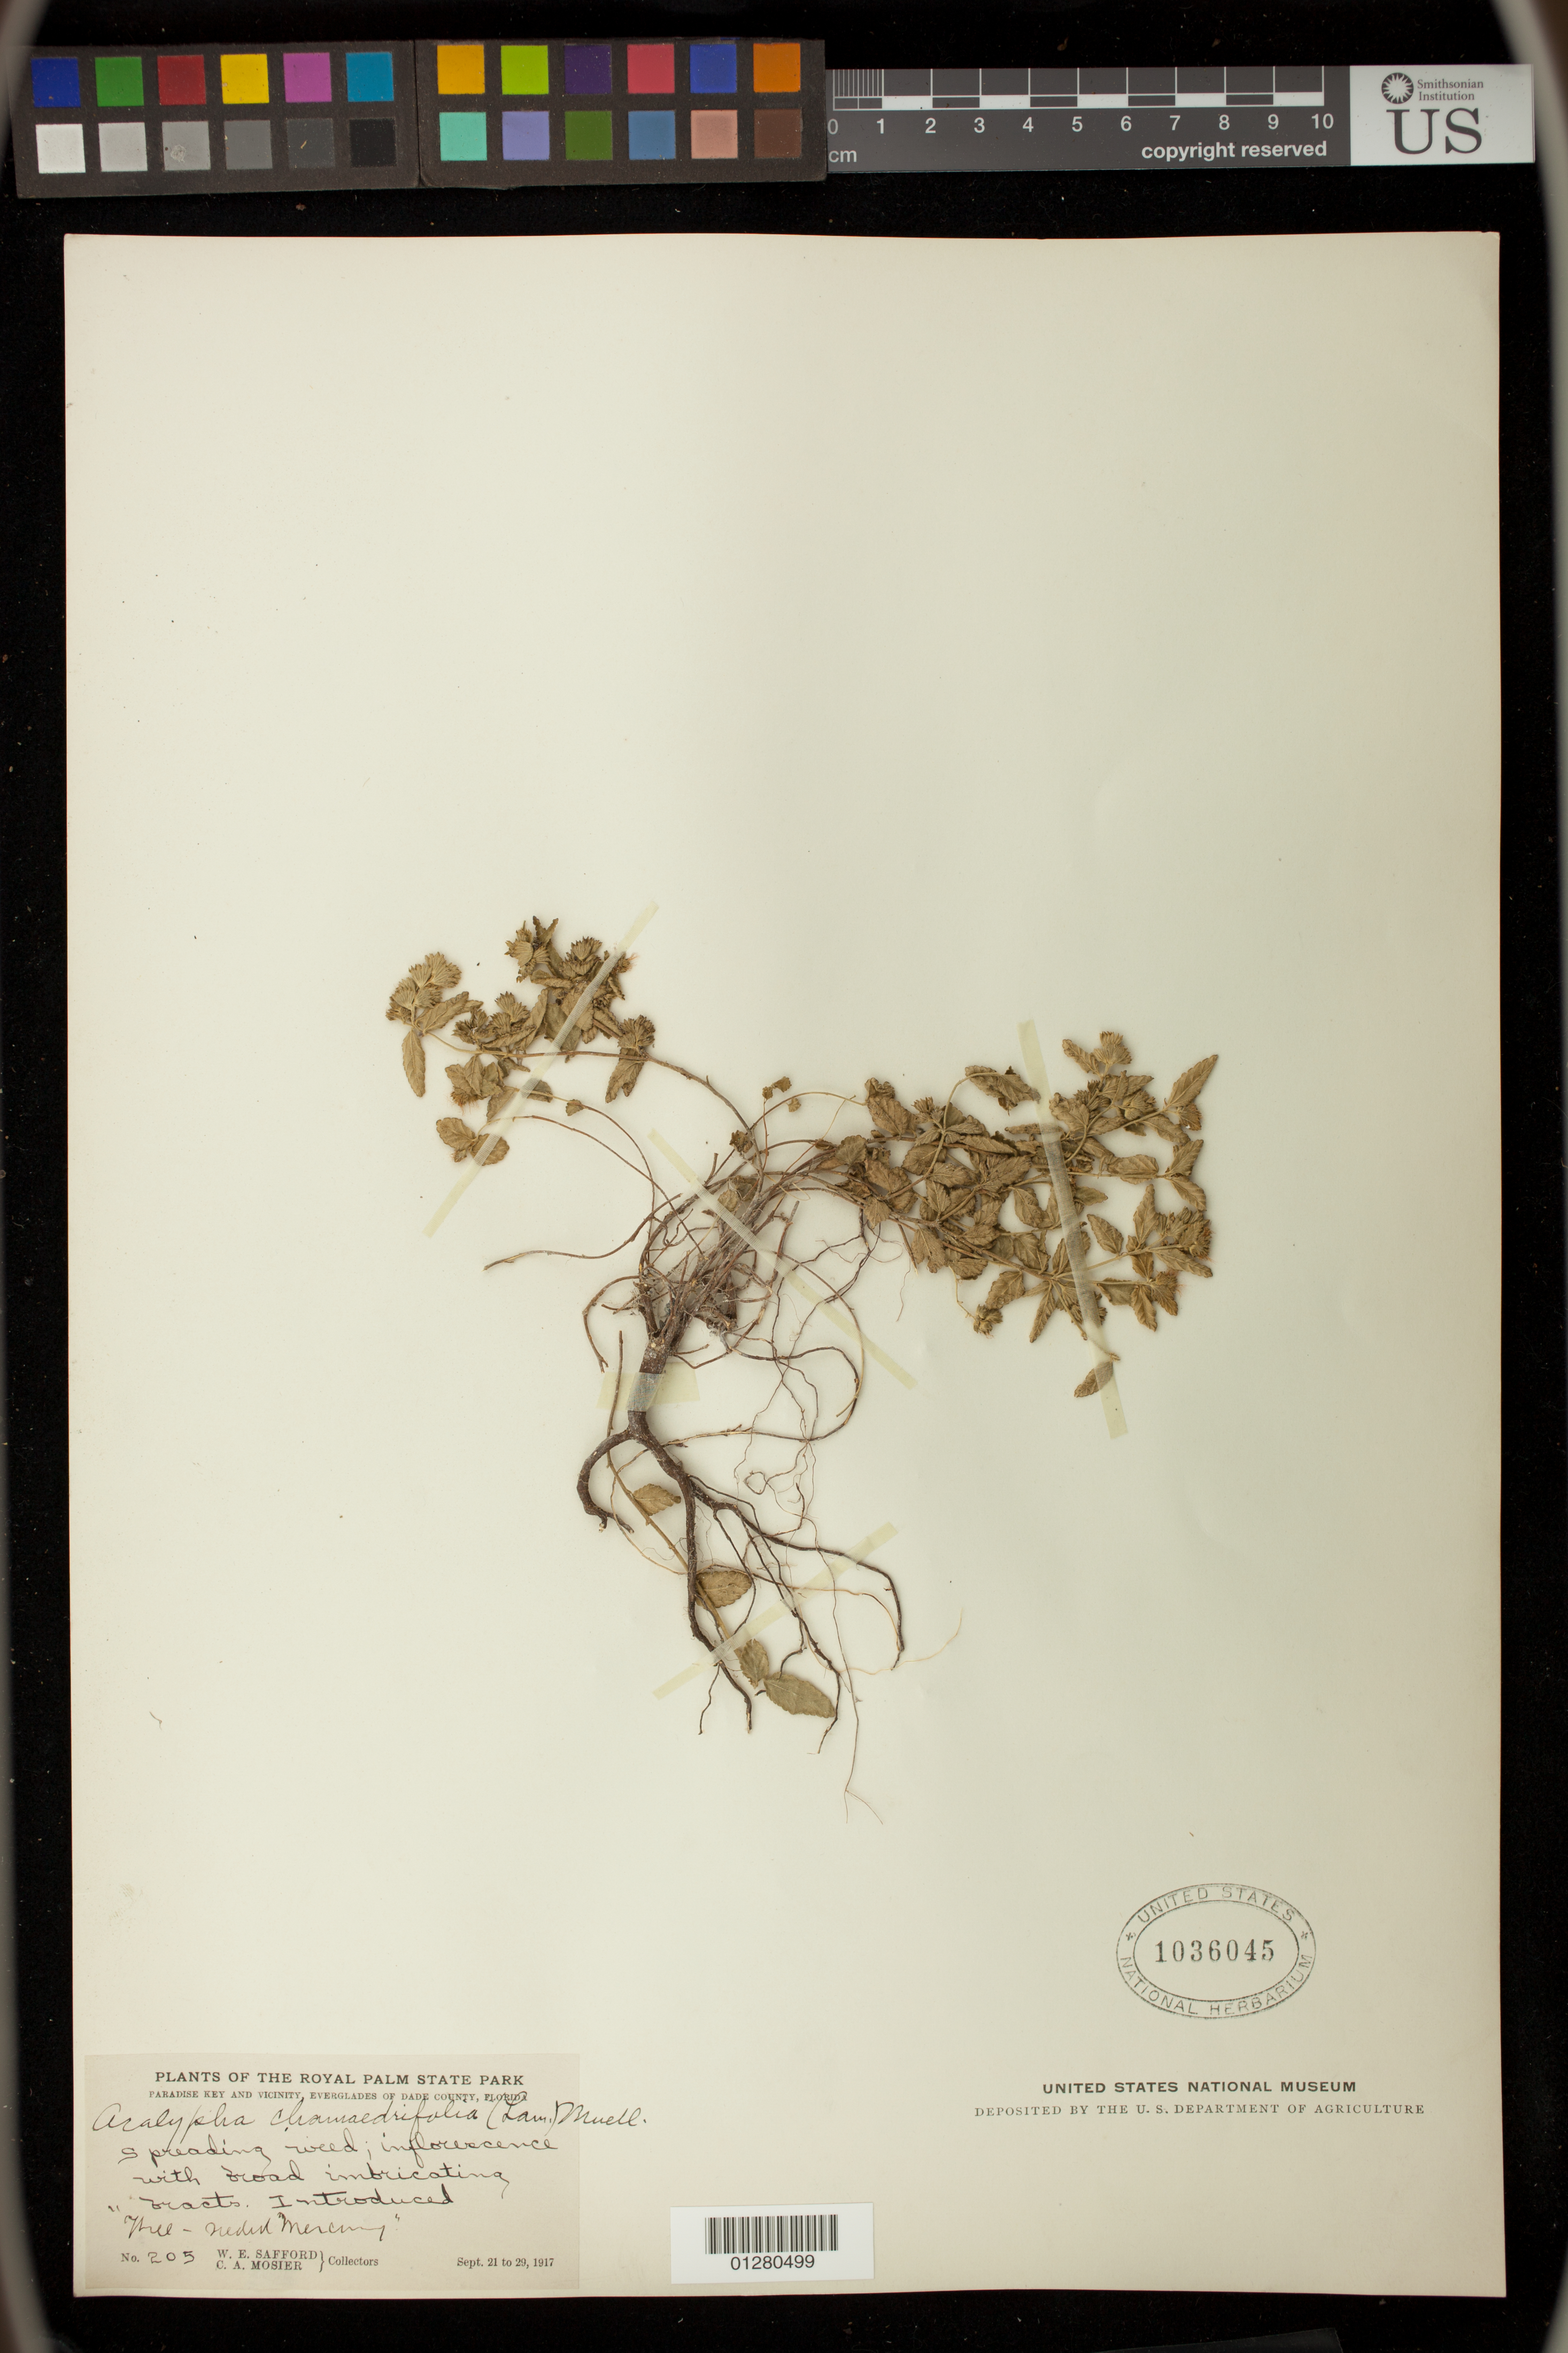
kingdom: Plantae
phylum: Tracheophyta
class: Magnoliopsida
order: Malpighiales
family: Euphorbiaceae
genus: Acalypha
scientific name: Acalypha chamaedryfolia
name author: (Lam.) Müll. Arg.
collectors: W. E. Safford & C. A. Mosier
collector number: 205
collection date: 1917-09-21/1917-09-29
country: United States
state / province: Florida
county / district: Miami-Dade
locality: Royal Palm State Park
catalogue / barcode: US 1036045